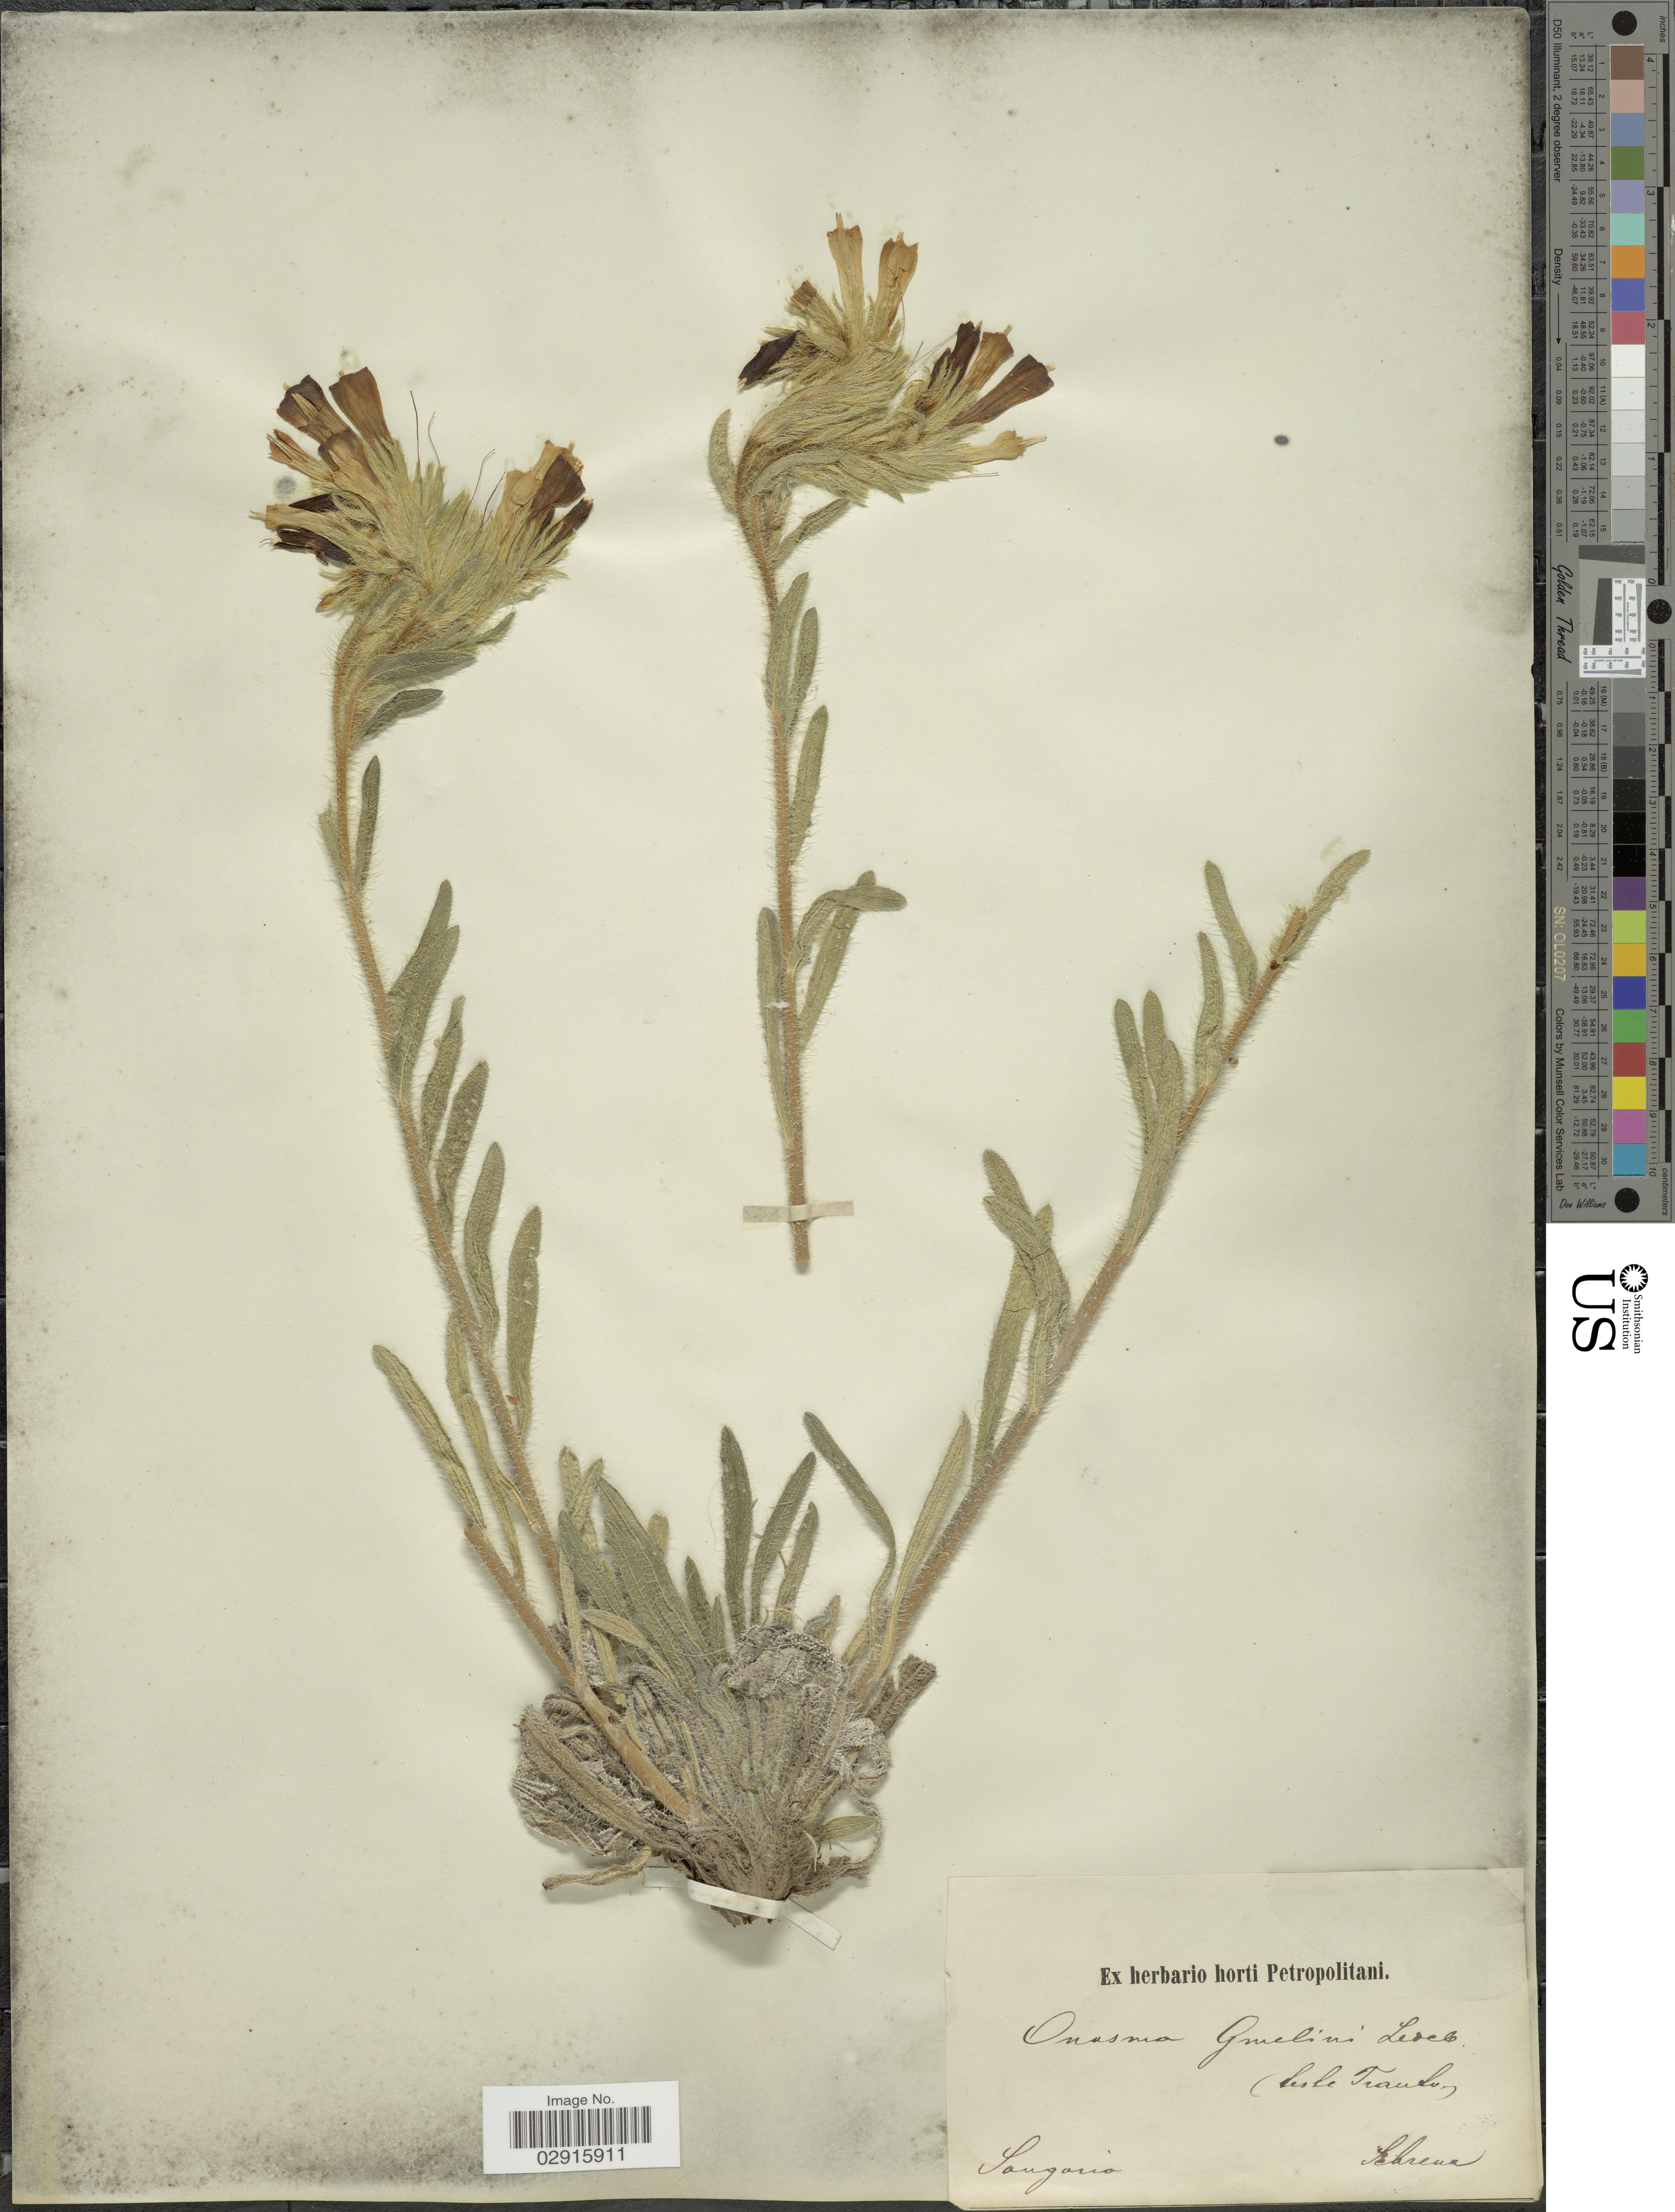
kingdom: Plantae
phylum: Tracheophyta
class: Magnoliopsida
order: Boraginales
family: Boraginaceae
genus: Onosma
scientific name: Onosma gmelinii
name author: Ledeb.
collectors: A.G. Schrenk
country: Kazakhstan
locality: Songoria.